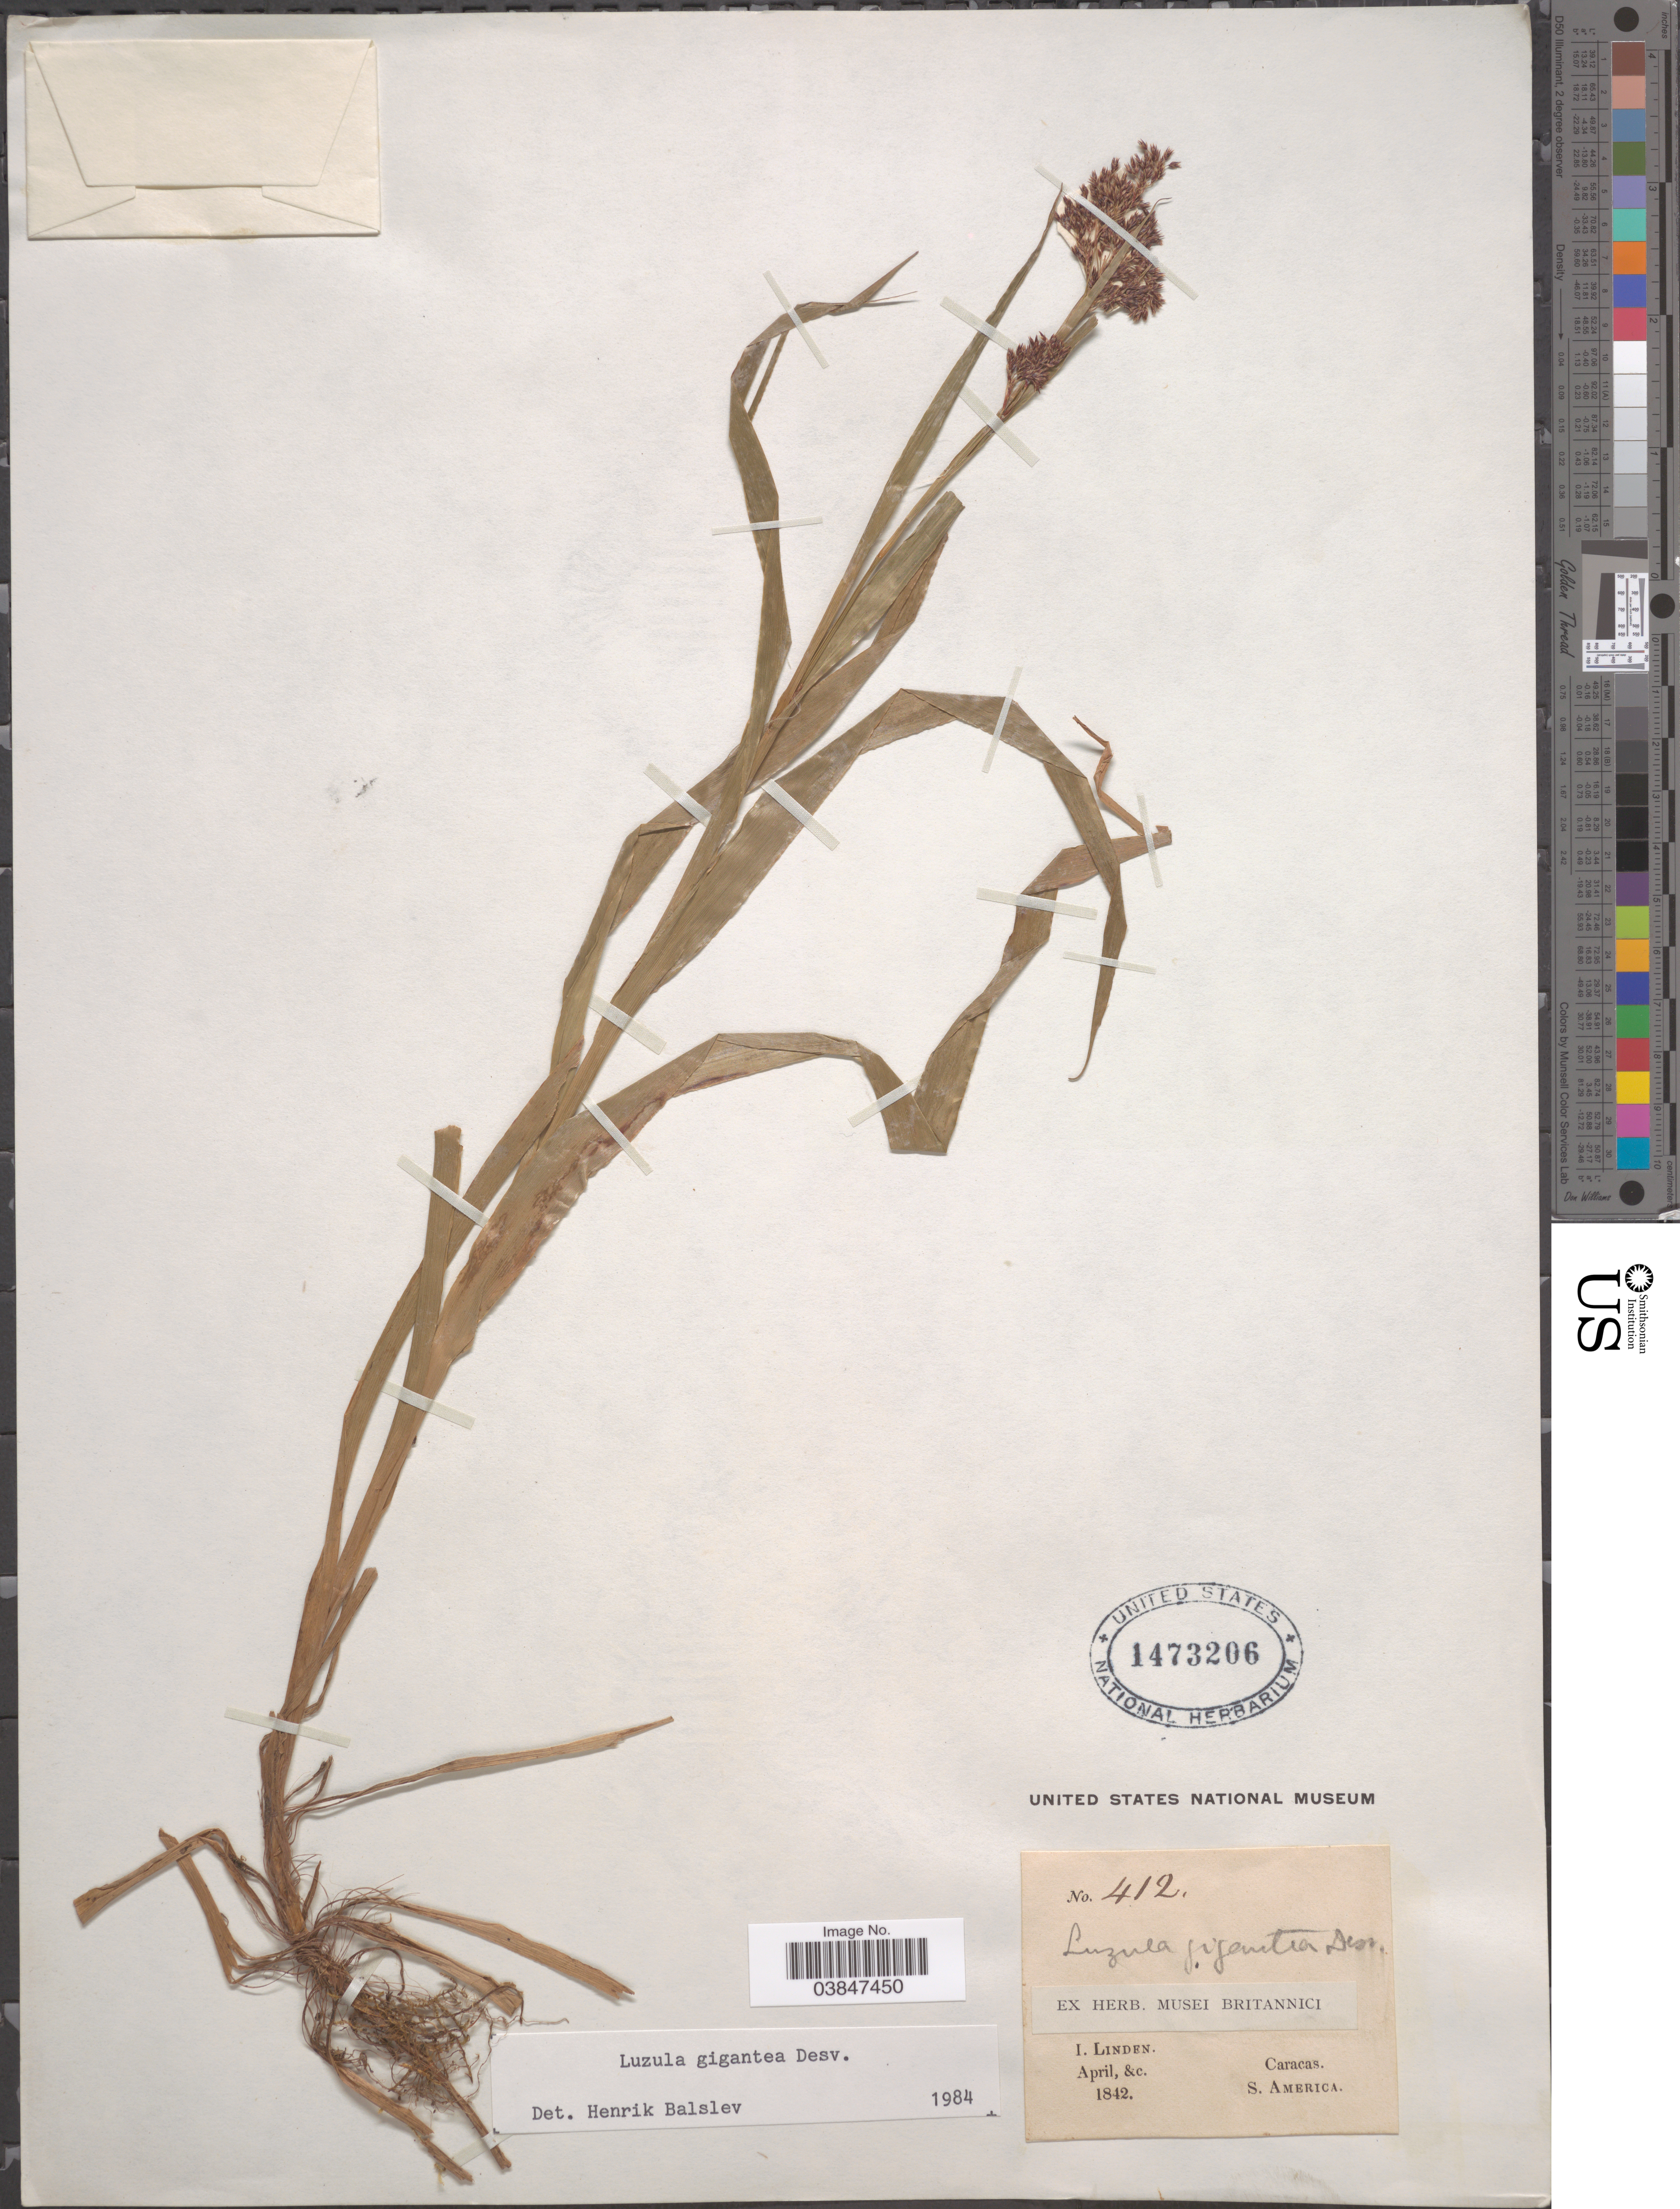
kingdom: Plantae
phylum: Tracheophyta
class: Liliopsida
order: Poales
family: Juncaceae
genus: Luzula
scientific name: Luzula gigantea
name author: Desv.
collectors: I. Linden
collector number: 412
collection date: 1842-04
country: Venezuela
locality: Caracas.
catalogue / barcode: US 1473206